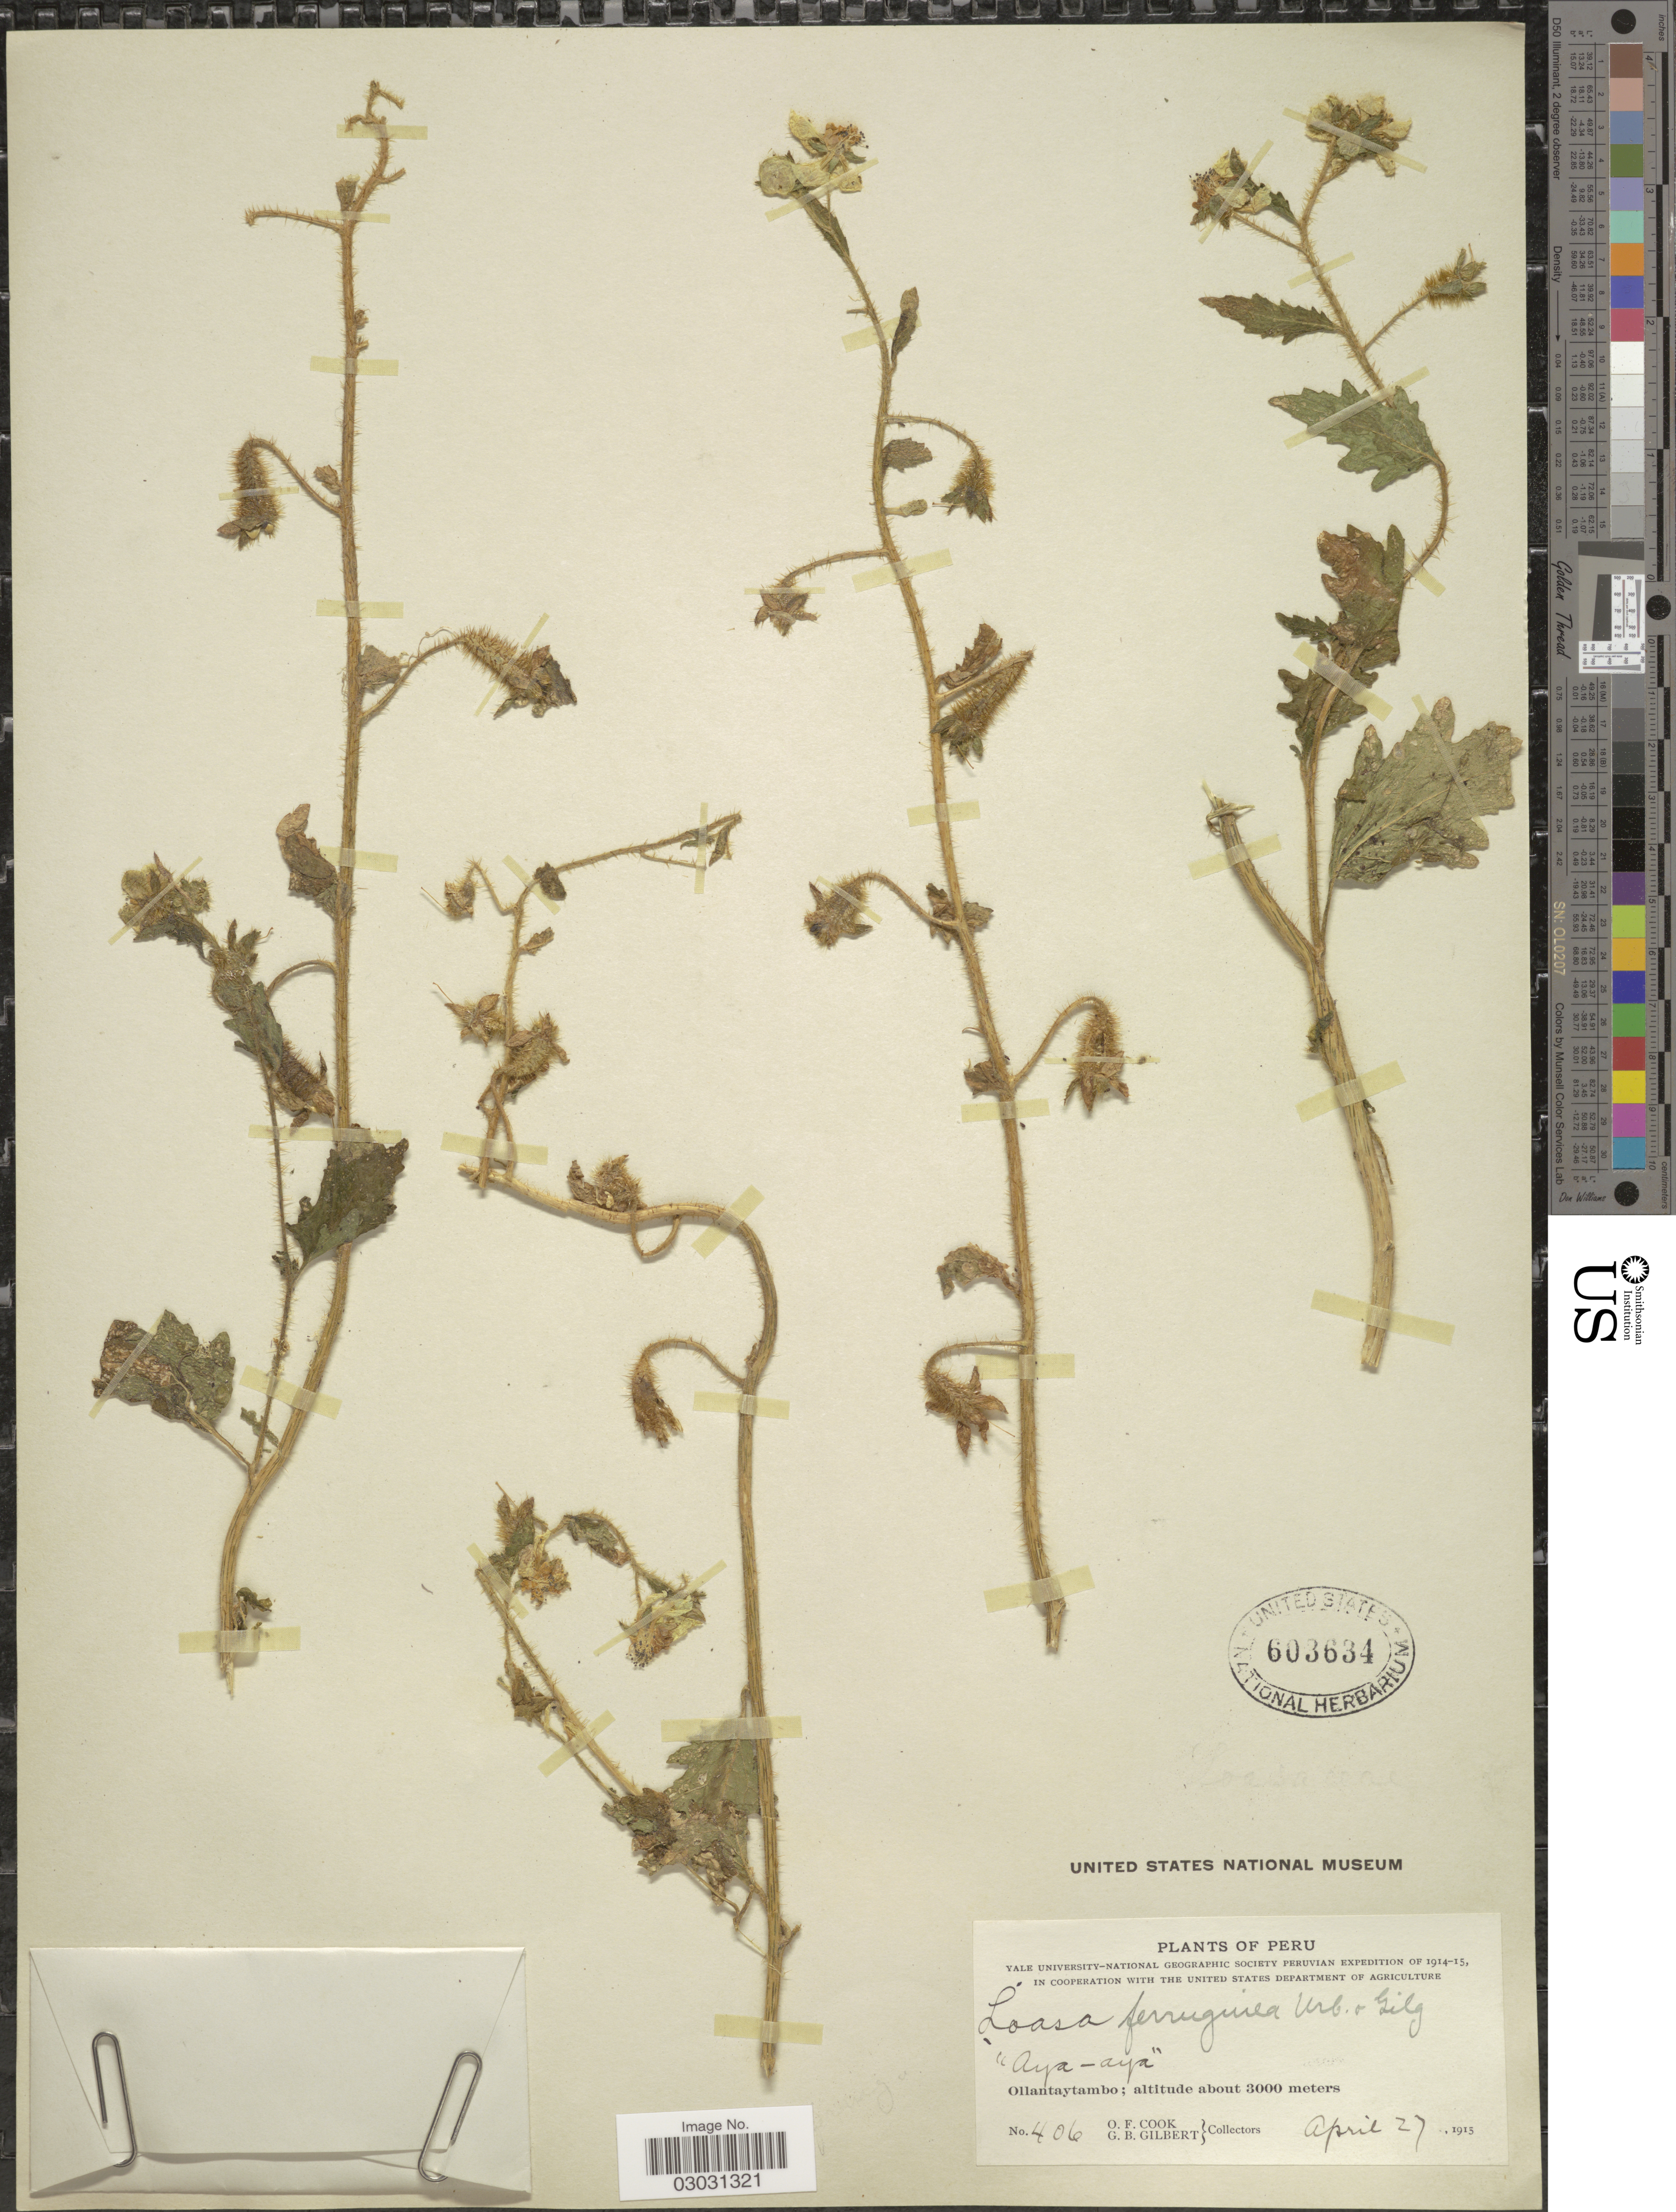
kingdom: Plantae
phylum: Tracheophyta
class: Magnoliopsida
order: Cornales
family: Loasaceae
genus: Nasa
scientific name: Nasa ferruginea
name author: (Urb. & Gilg) Weigend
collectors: O. F. Cook & G. B. Gilbert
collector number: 406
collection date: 1915-04-27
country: Peru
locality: Ollantaytambo.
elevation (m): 3000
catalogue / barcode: US 603634